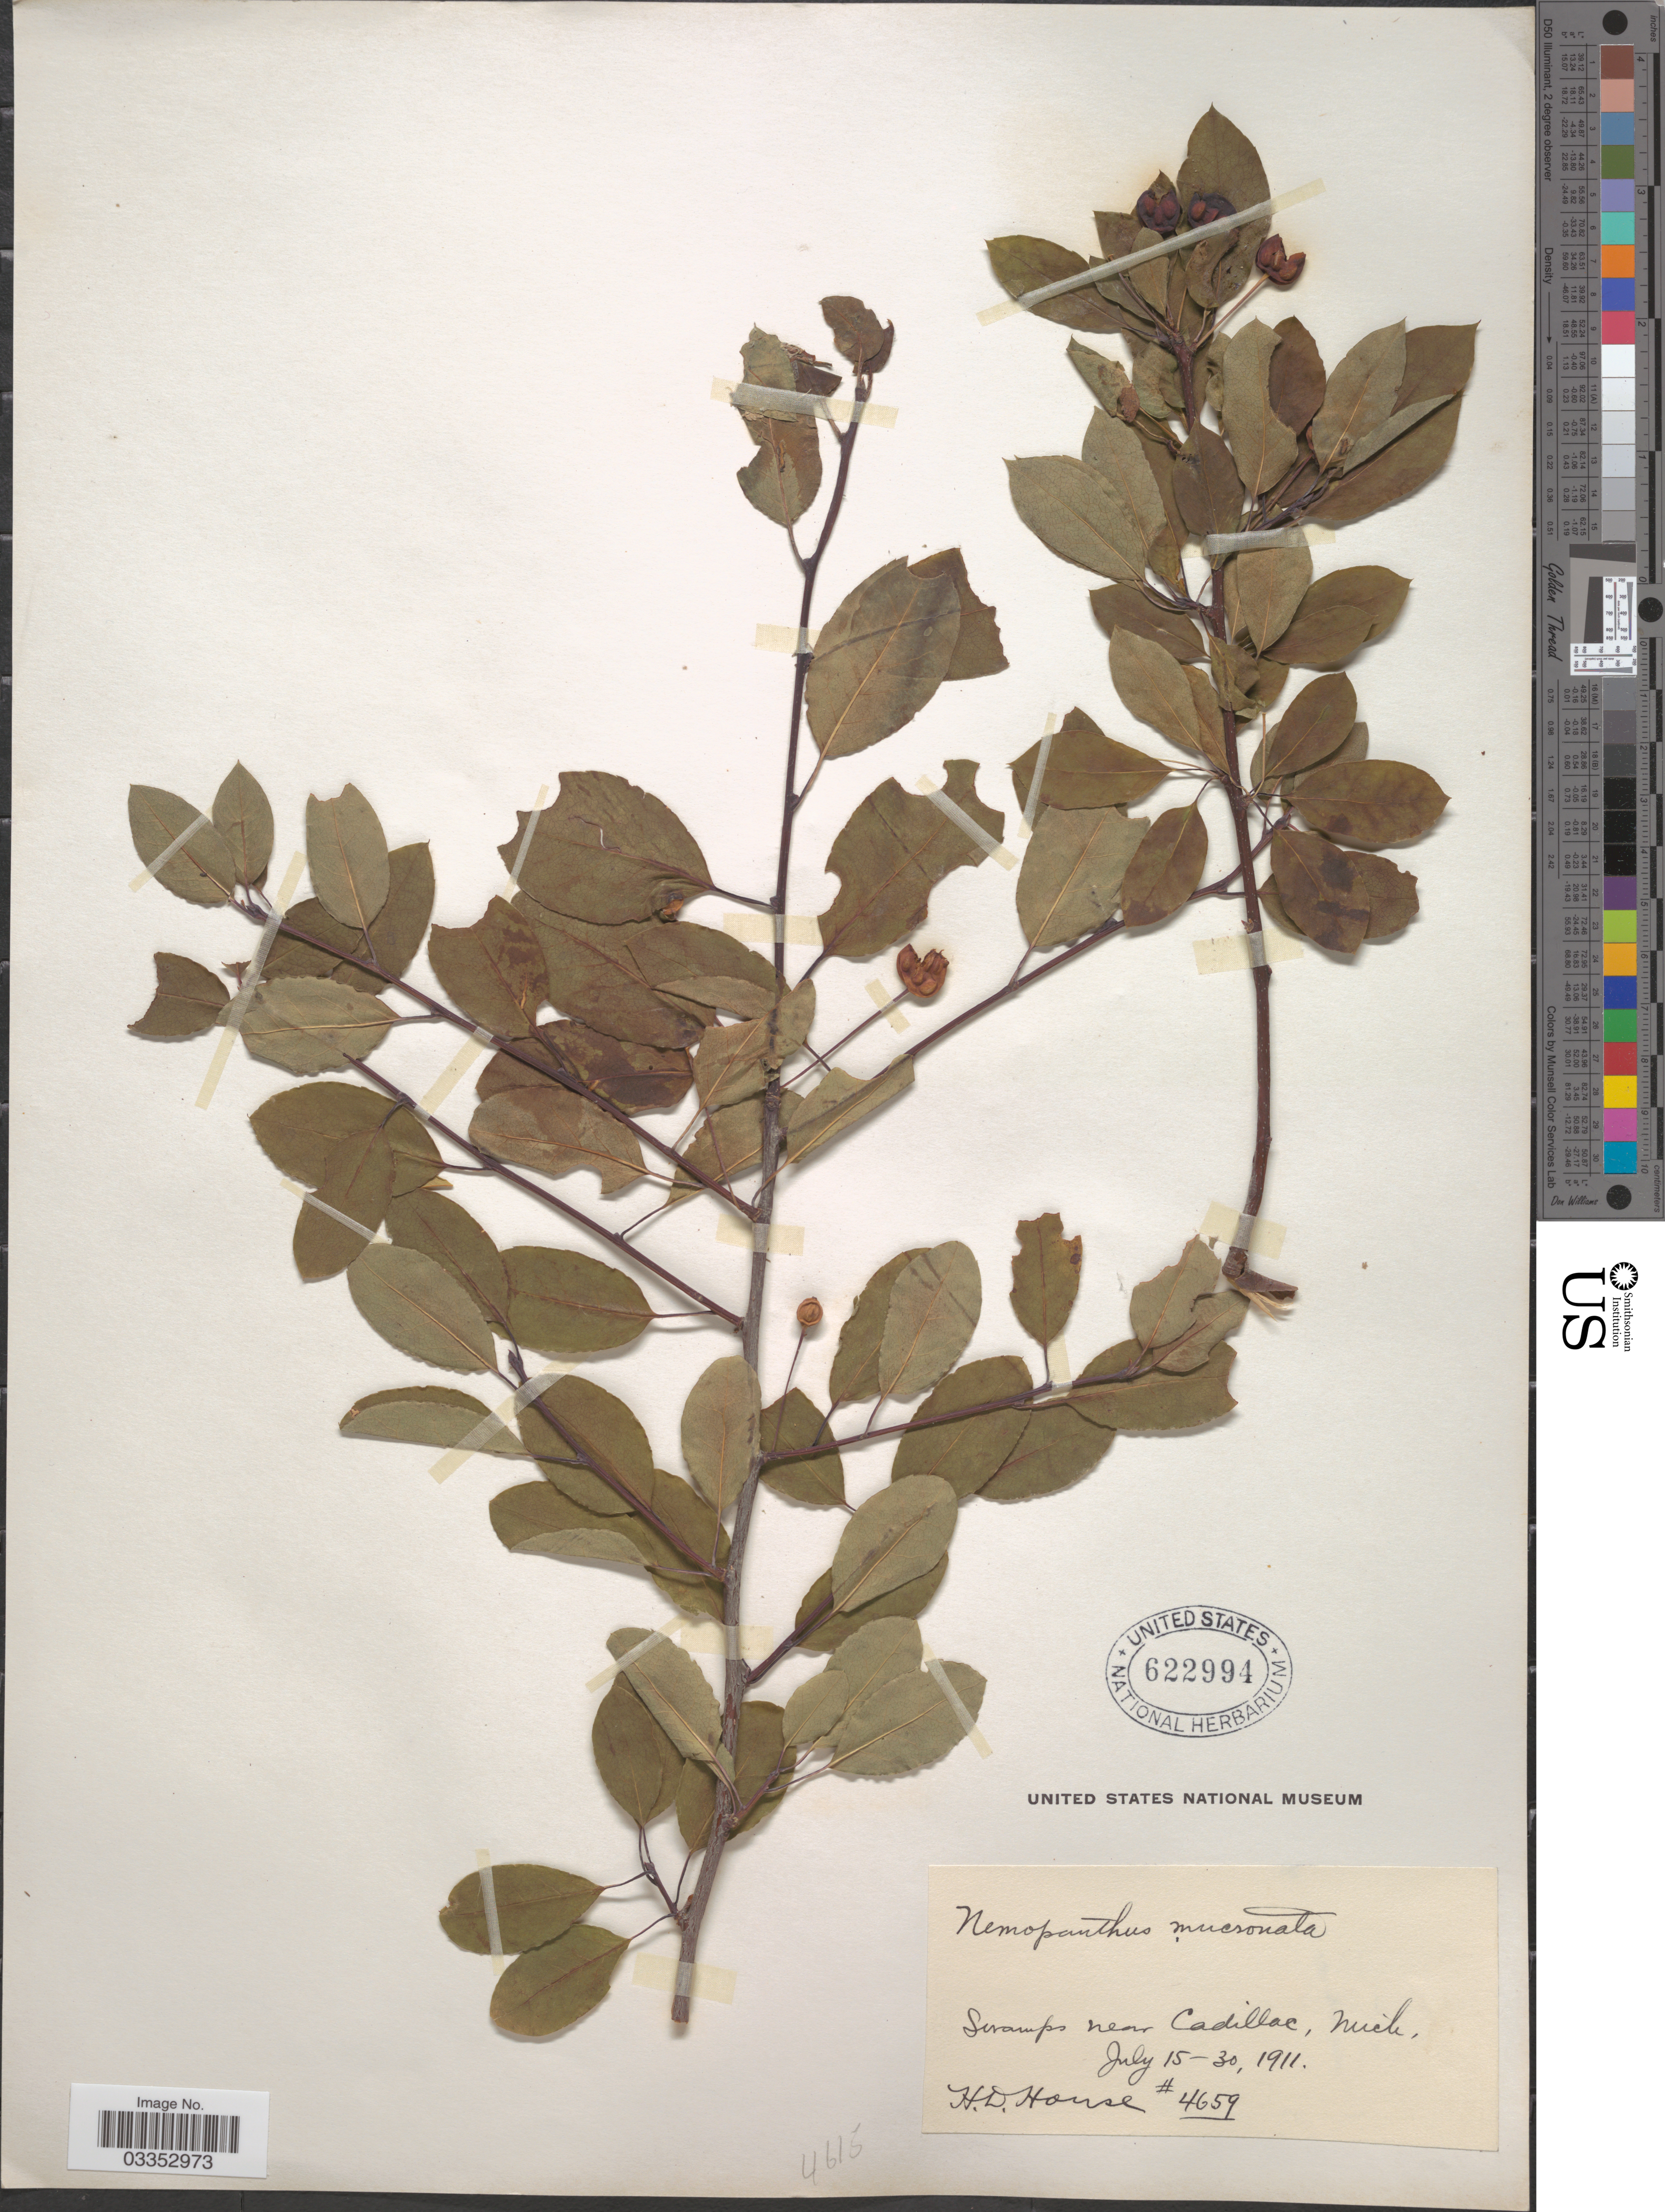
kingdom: Plantae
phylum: Tracheophyta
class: Magnoliopsida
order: Aquifoliales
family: Aquifoliaceae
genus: Nemopanthus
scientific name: Nemopanthus mucronatus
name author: (L.) Trel.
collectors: H. D. House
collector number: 4659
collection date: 1911-07-15/1911-07-30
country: United States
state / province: Michigan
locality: Swamps near Cadillac.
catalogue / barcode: US 622994